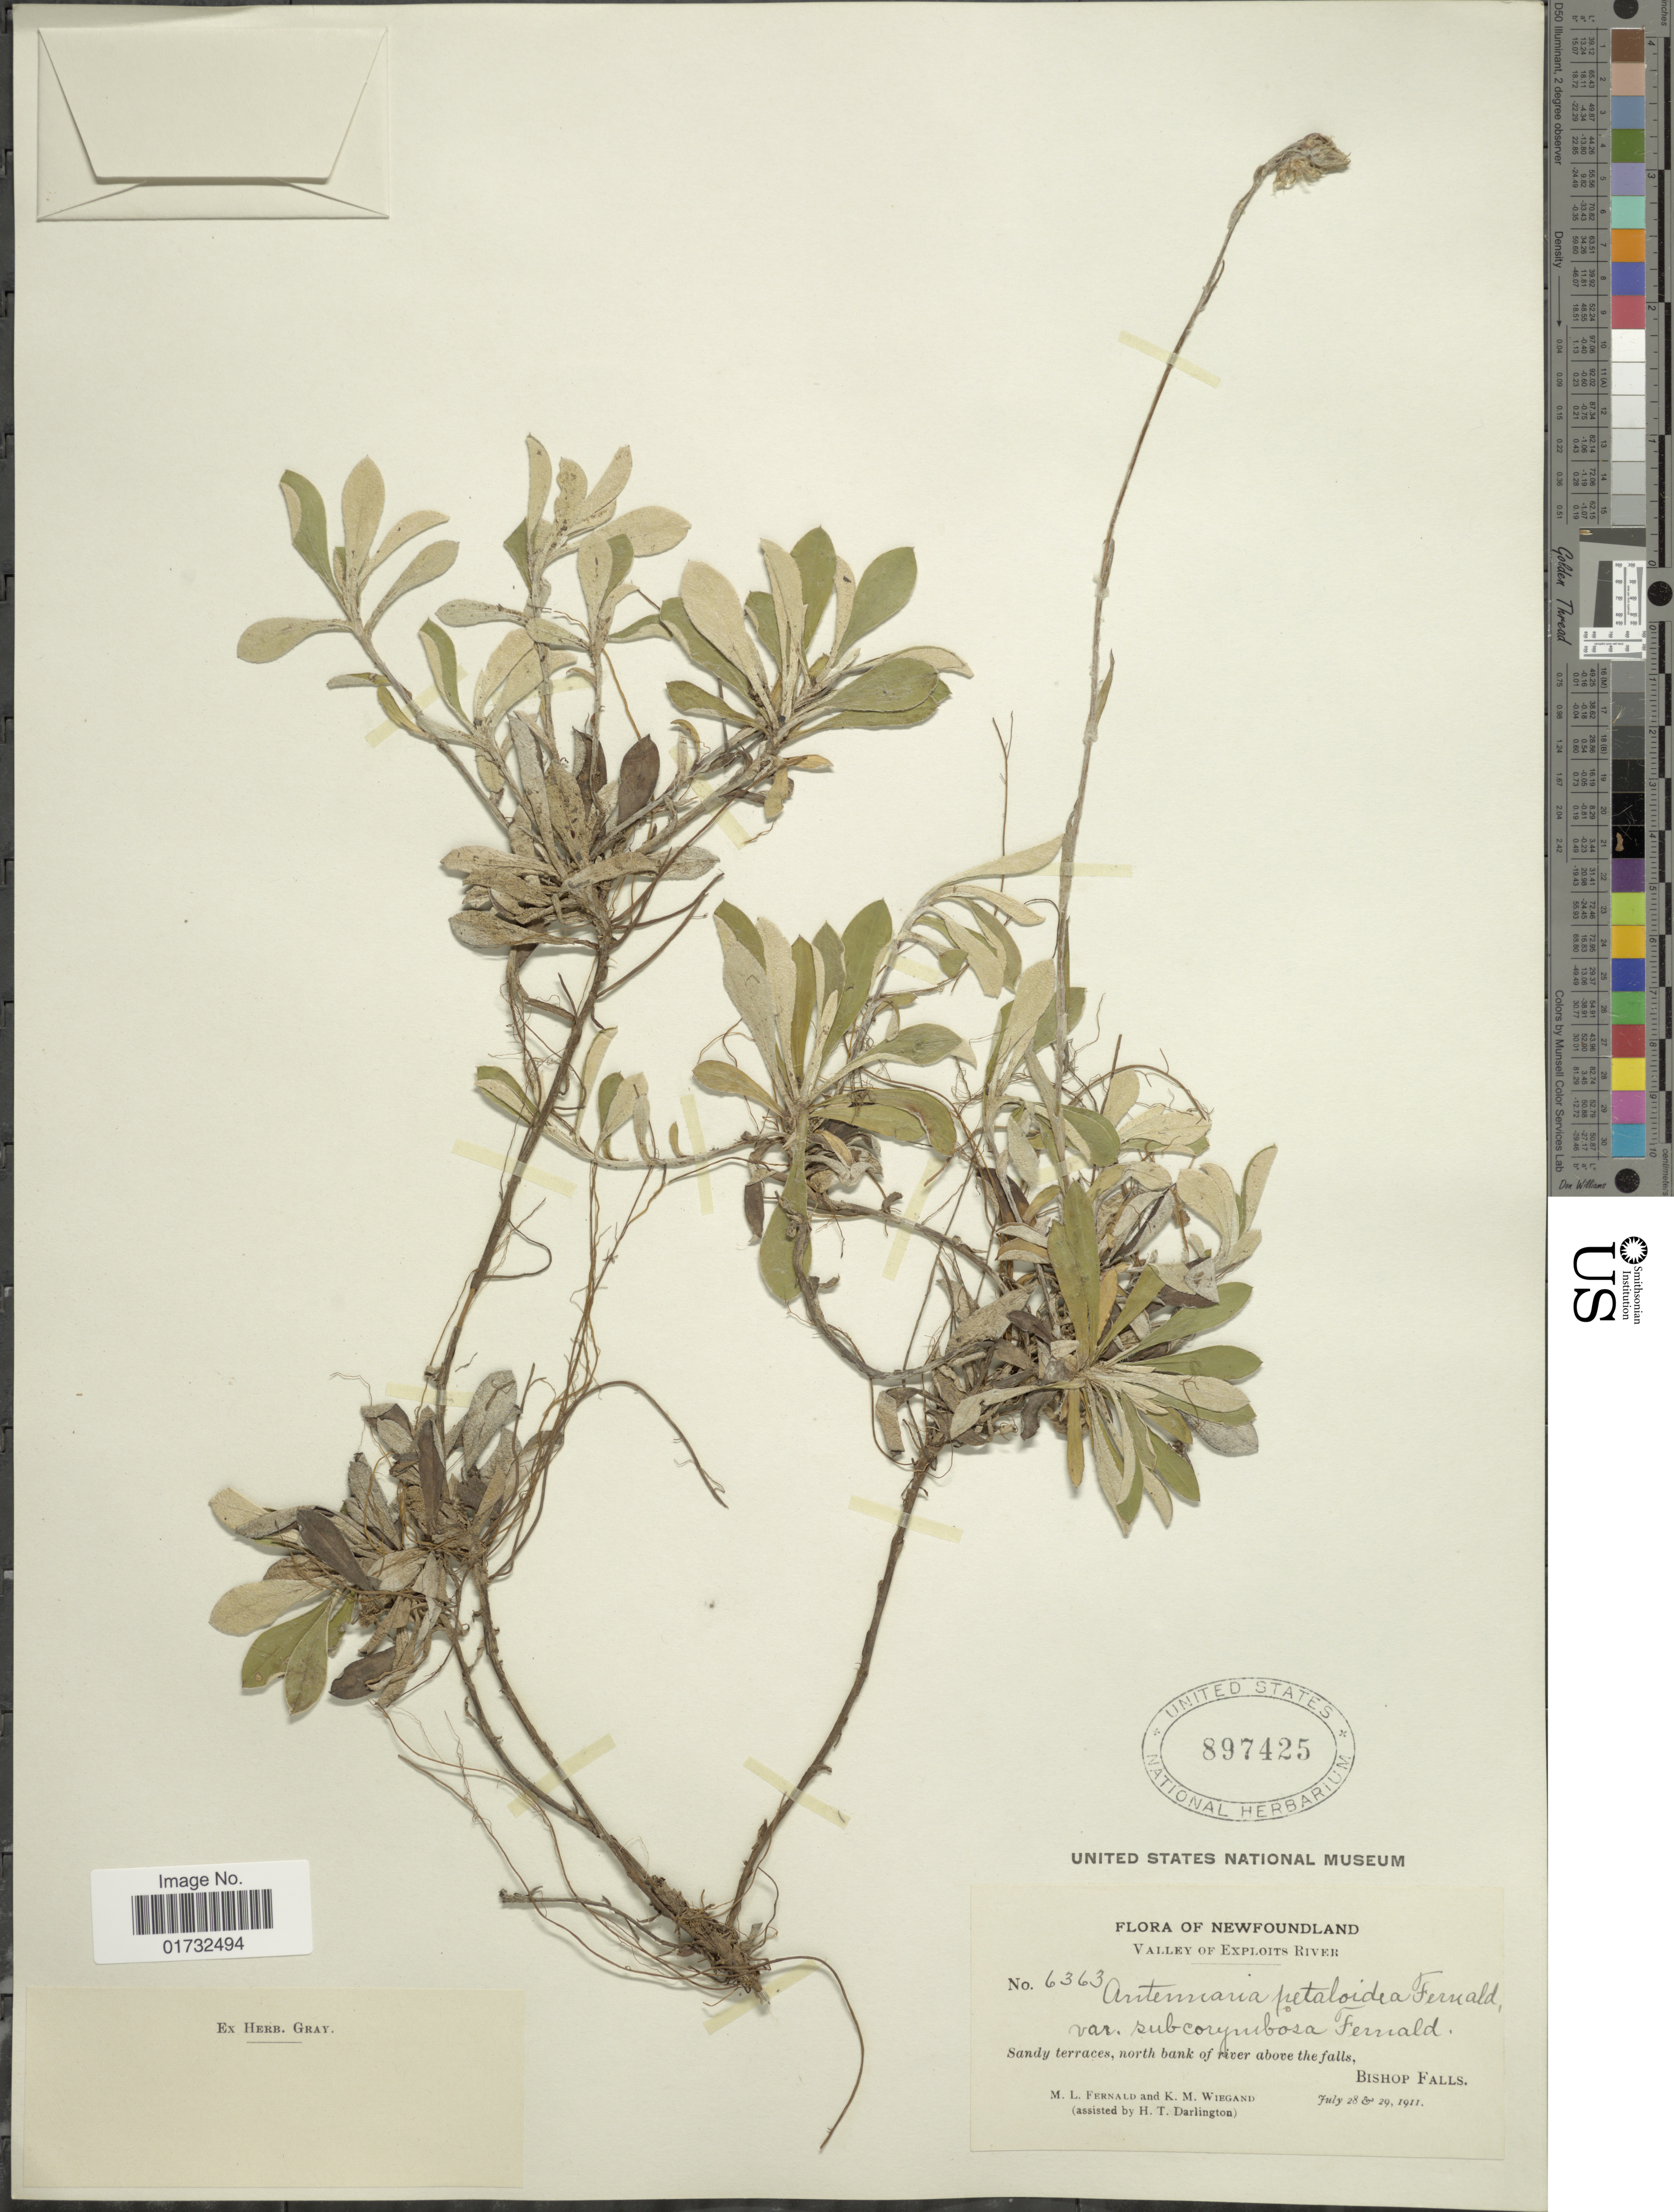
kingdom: Plantae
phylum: Tracheophyta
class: Magnoliopsida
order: Asterales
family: Asteraceae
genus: Antennaria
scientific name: Antennaria petaloidea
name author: (Fernald) Fernald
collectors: M. L. Fernald, K. M. Wiegand & H. Darlington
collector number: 6363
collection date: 1911-07-28/1911-07-29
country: Canada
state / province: Newfoundland and Labrador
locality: Valley of Exploits River. Bishop Falls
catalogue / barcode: US 897425